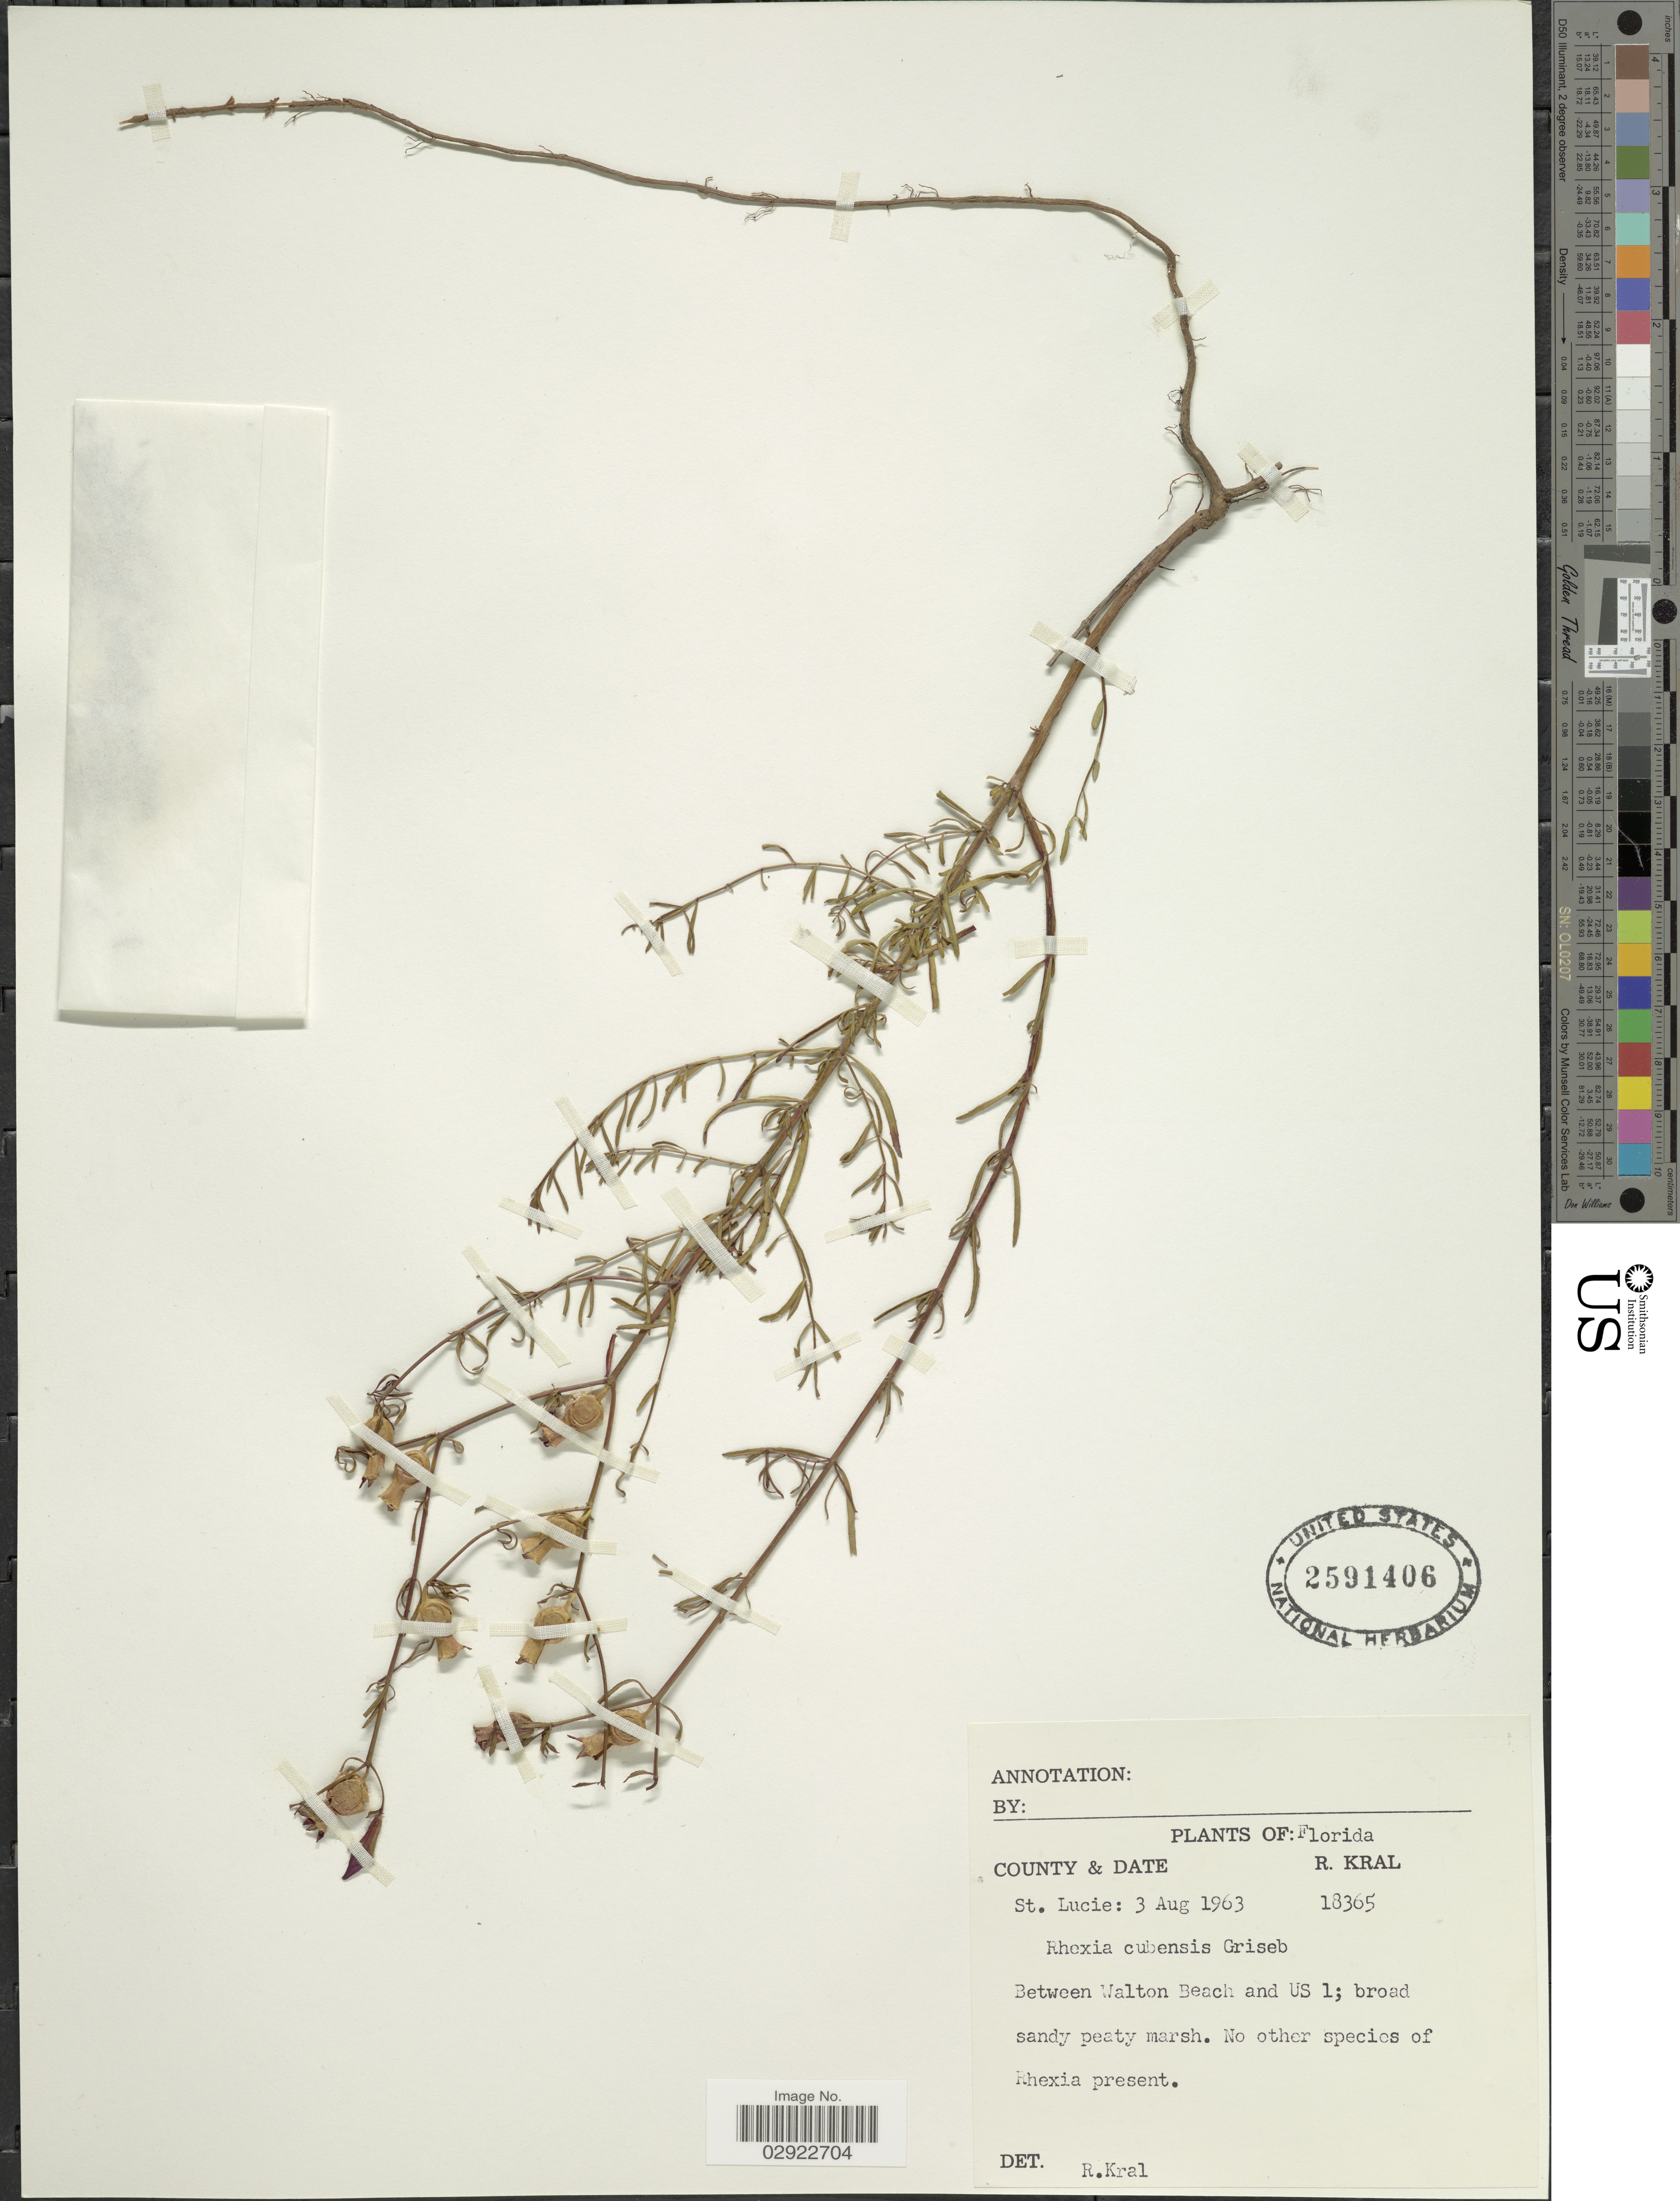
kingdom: Plantae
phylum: Tracheophyta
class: Magnoliopsida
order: Myrtales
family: Melastomataceae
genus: Rhexia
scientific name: Rhexia cubensis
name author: Griseb.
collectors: R. Kral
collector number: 18365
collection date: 1963-08-03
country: United States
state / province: Florida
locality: St. Lucie County. Between Walton Beach and US 1.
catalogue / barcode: US 2591406